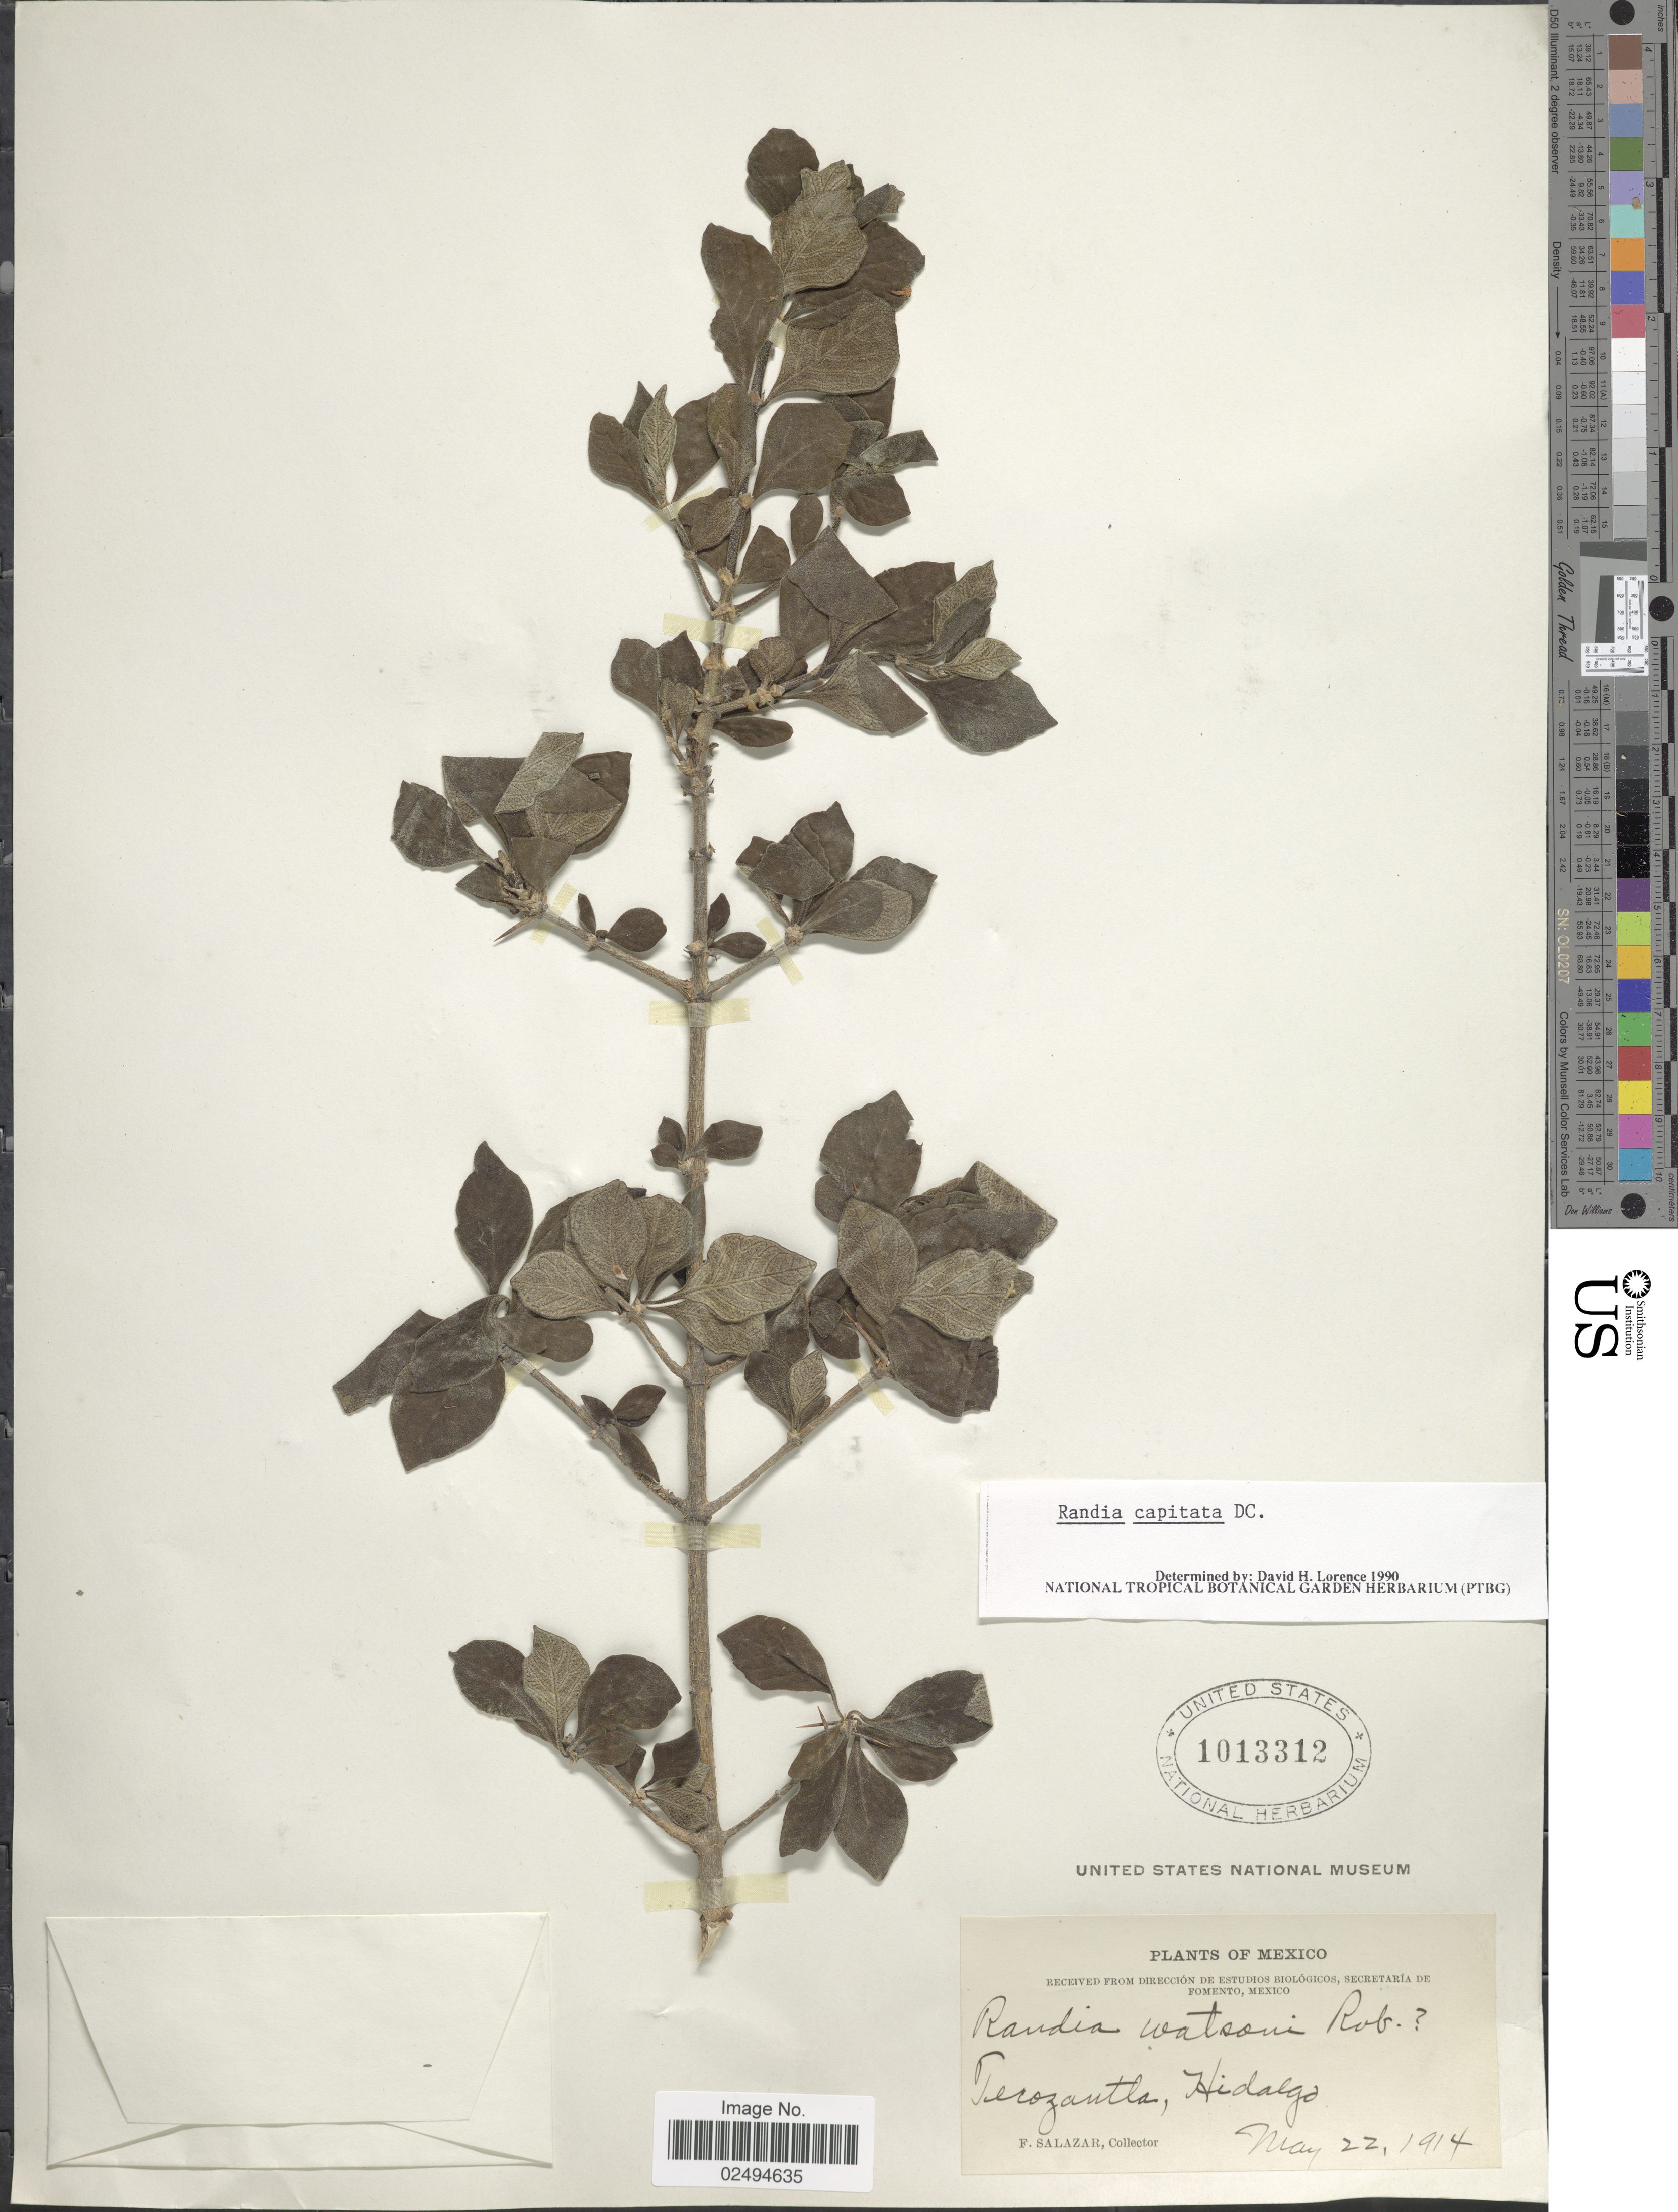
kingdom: Plantae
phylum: Tracheophyta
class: Magnoliopsida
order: Gentianales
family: Rubiaceae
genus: Randia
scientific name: Randia capitata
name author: DC.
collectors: F. Salazar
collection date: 1914-05-22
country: Mexico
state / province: Hidalgo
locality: Terozantla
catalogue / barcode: US 1013312